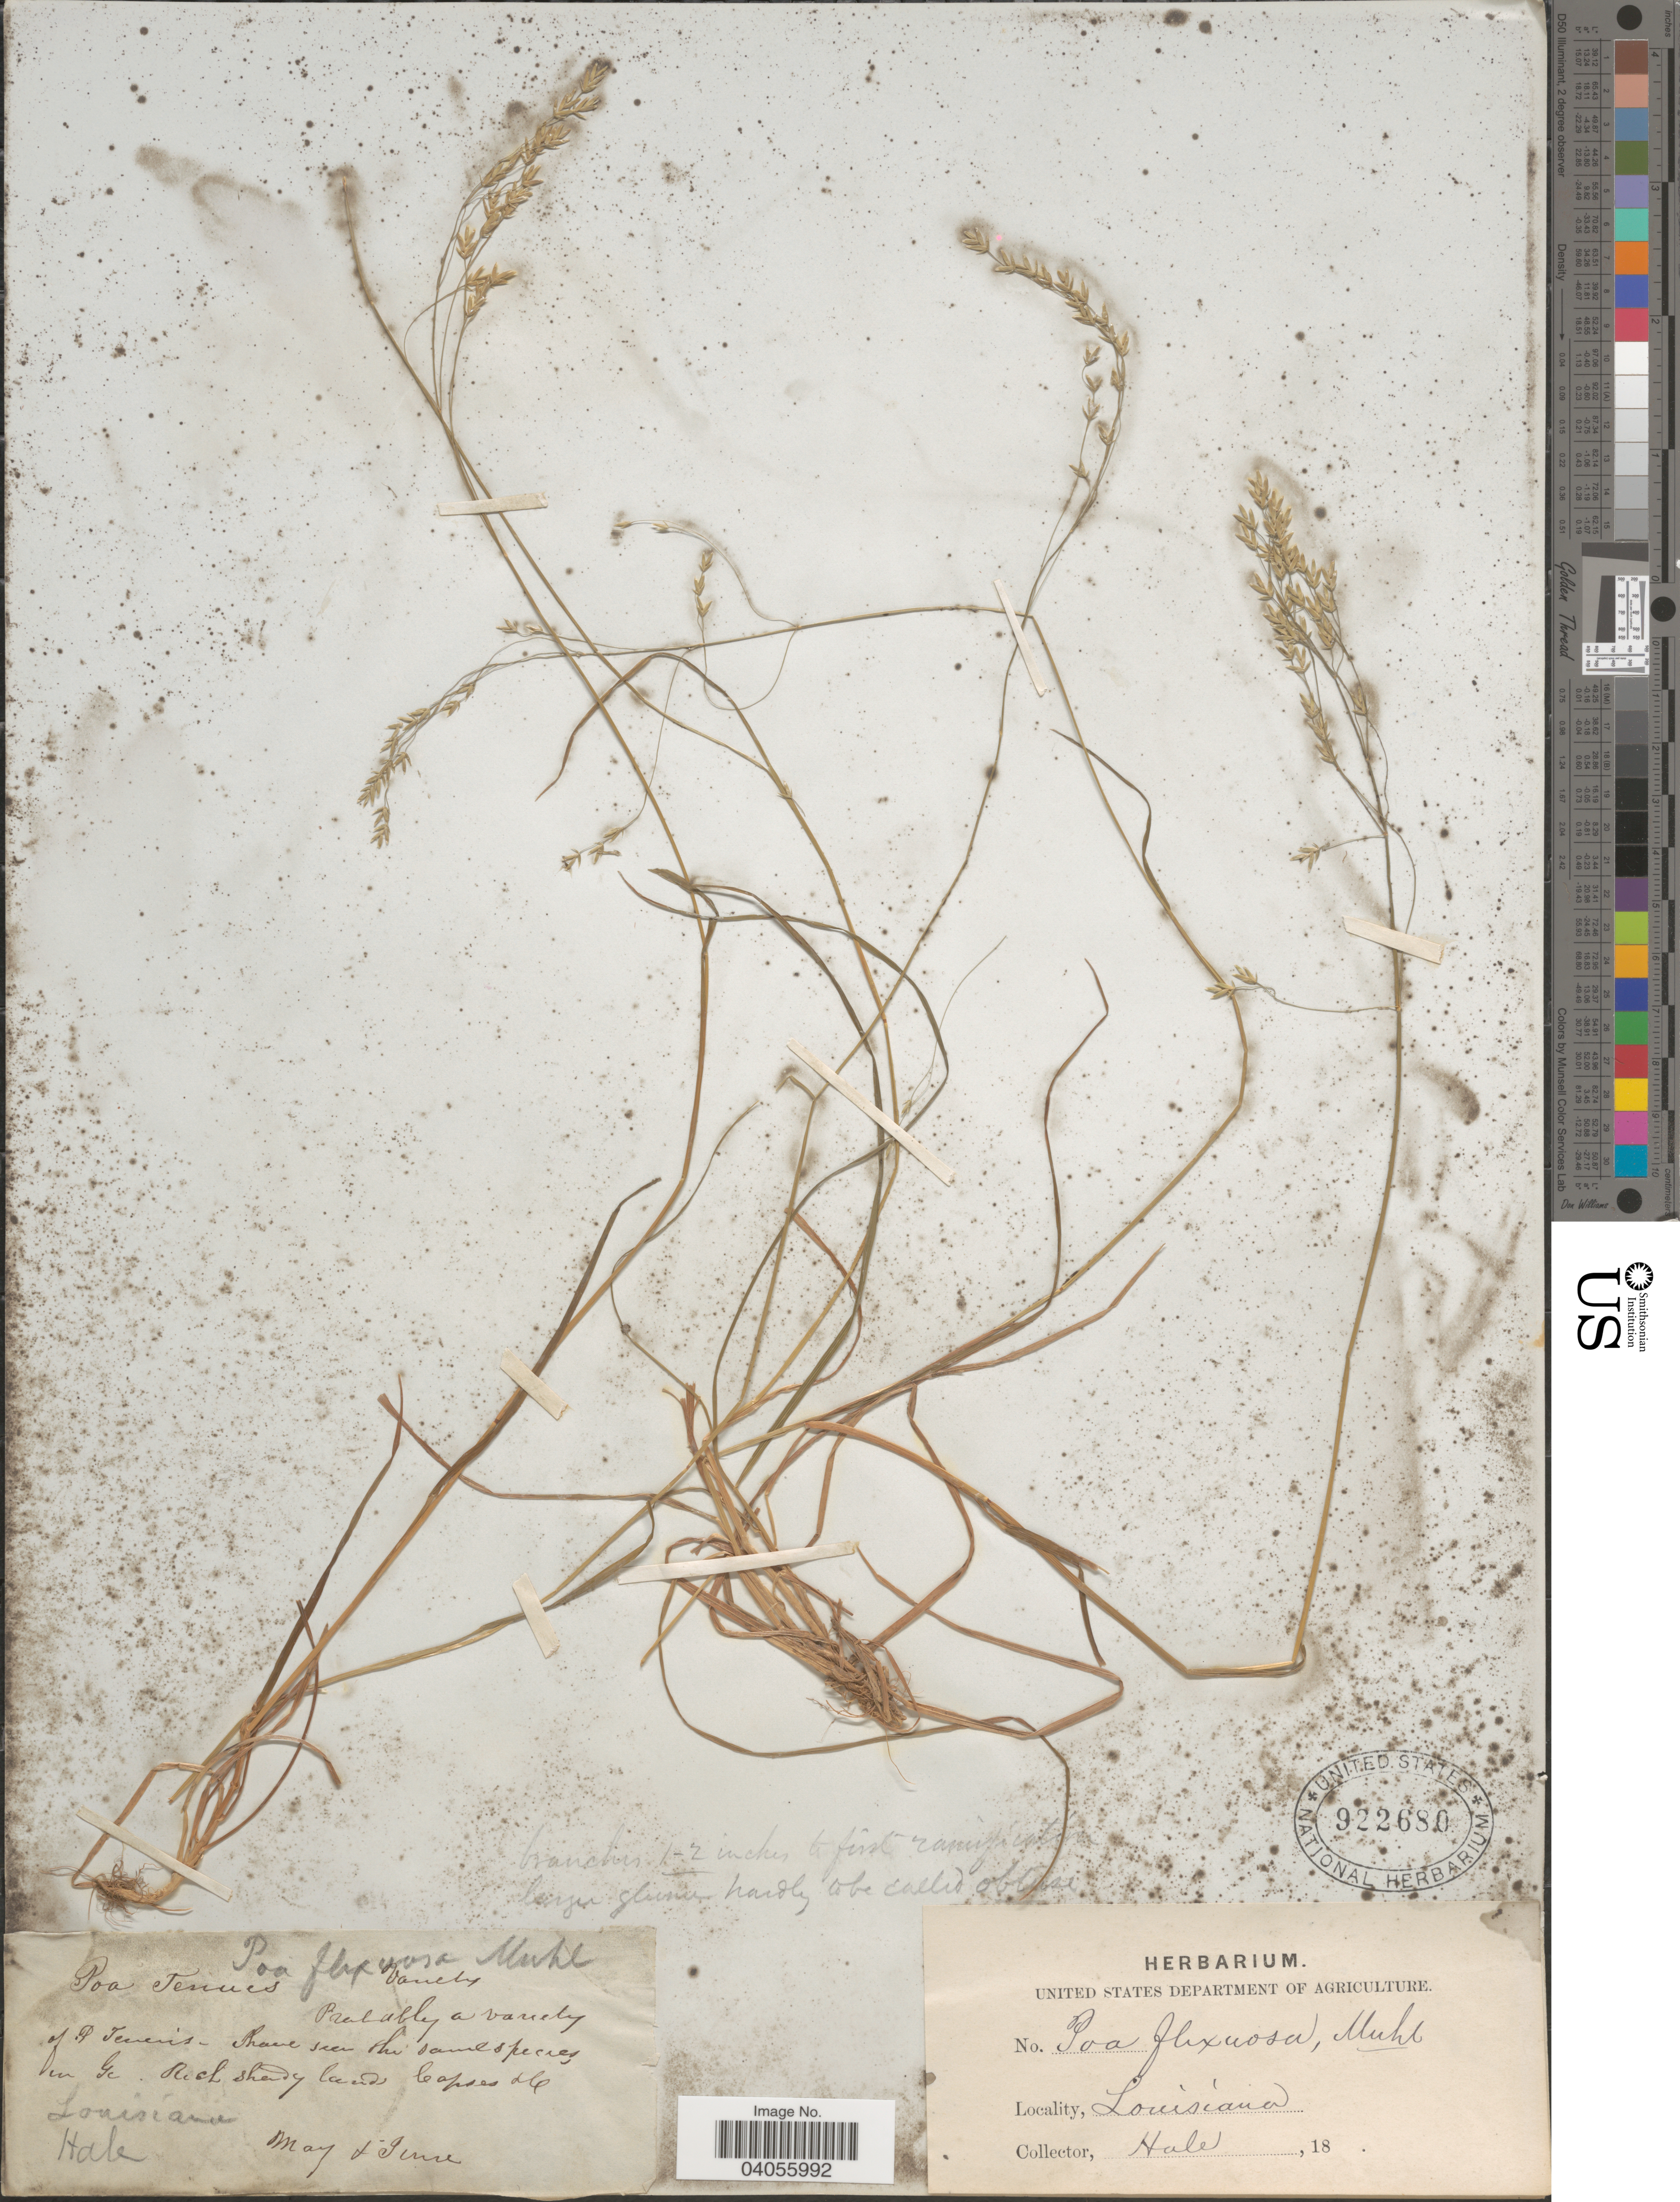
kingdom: Plantae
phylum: Tracheophyta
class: Liliopsida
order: Poales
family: Poaceae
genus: Poa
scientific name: Poa autumnalis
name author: Muhl. ex Elliott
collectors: -- Hale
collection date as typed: May & June 18.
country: United States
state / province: Louisiana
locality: Rich shady lands.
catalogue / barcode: US 922680